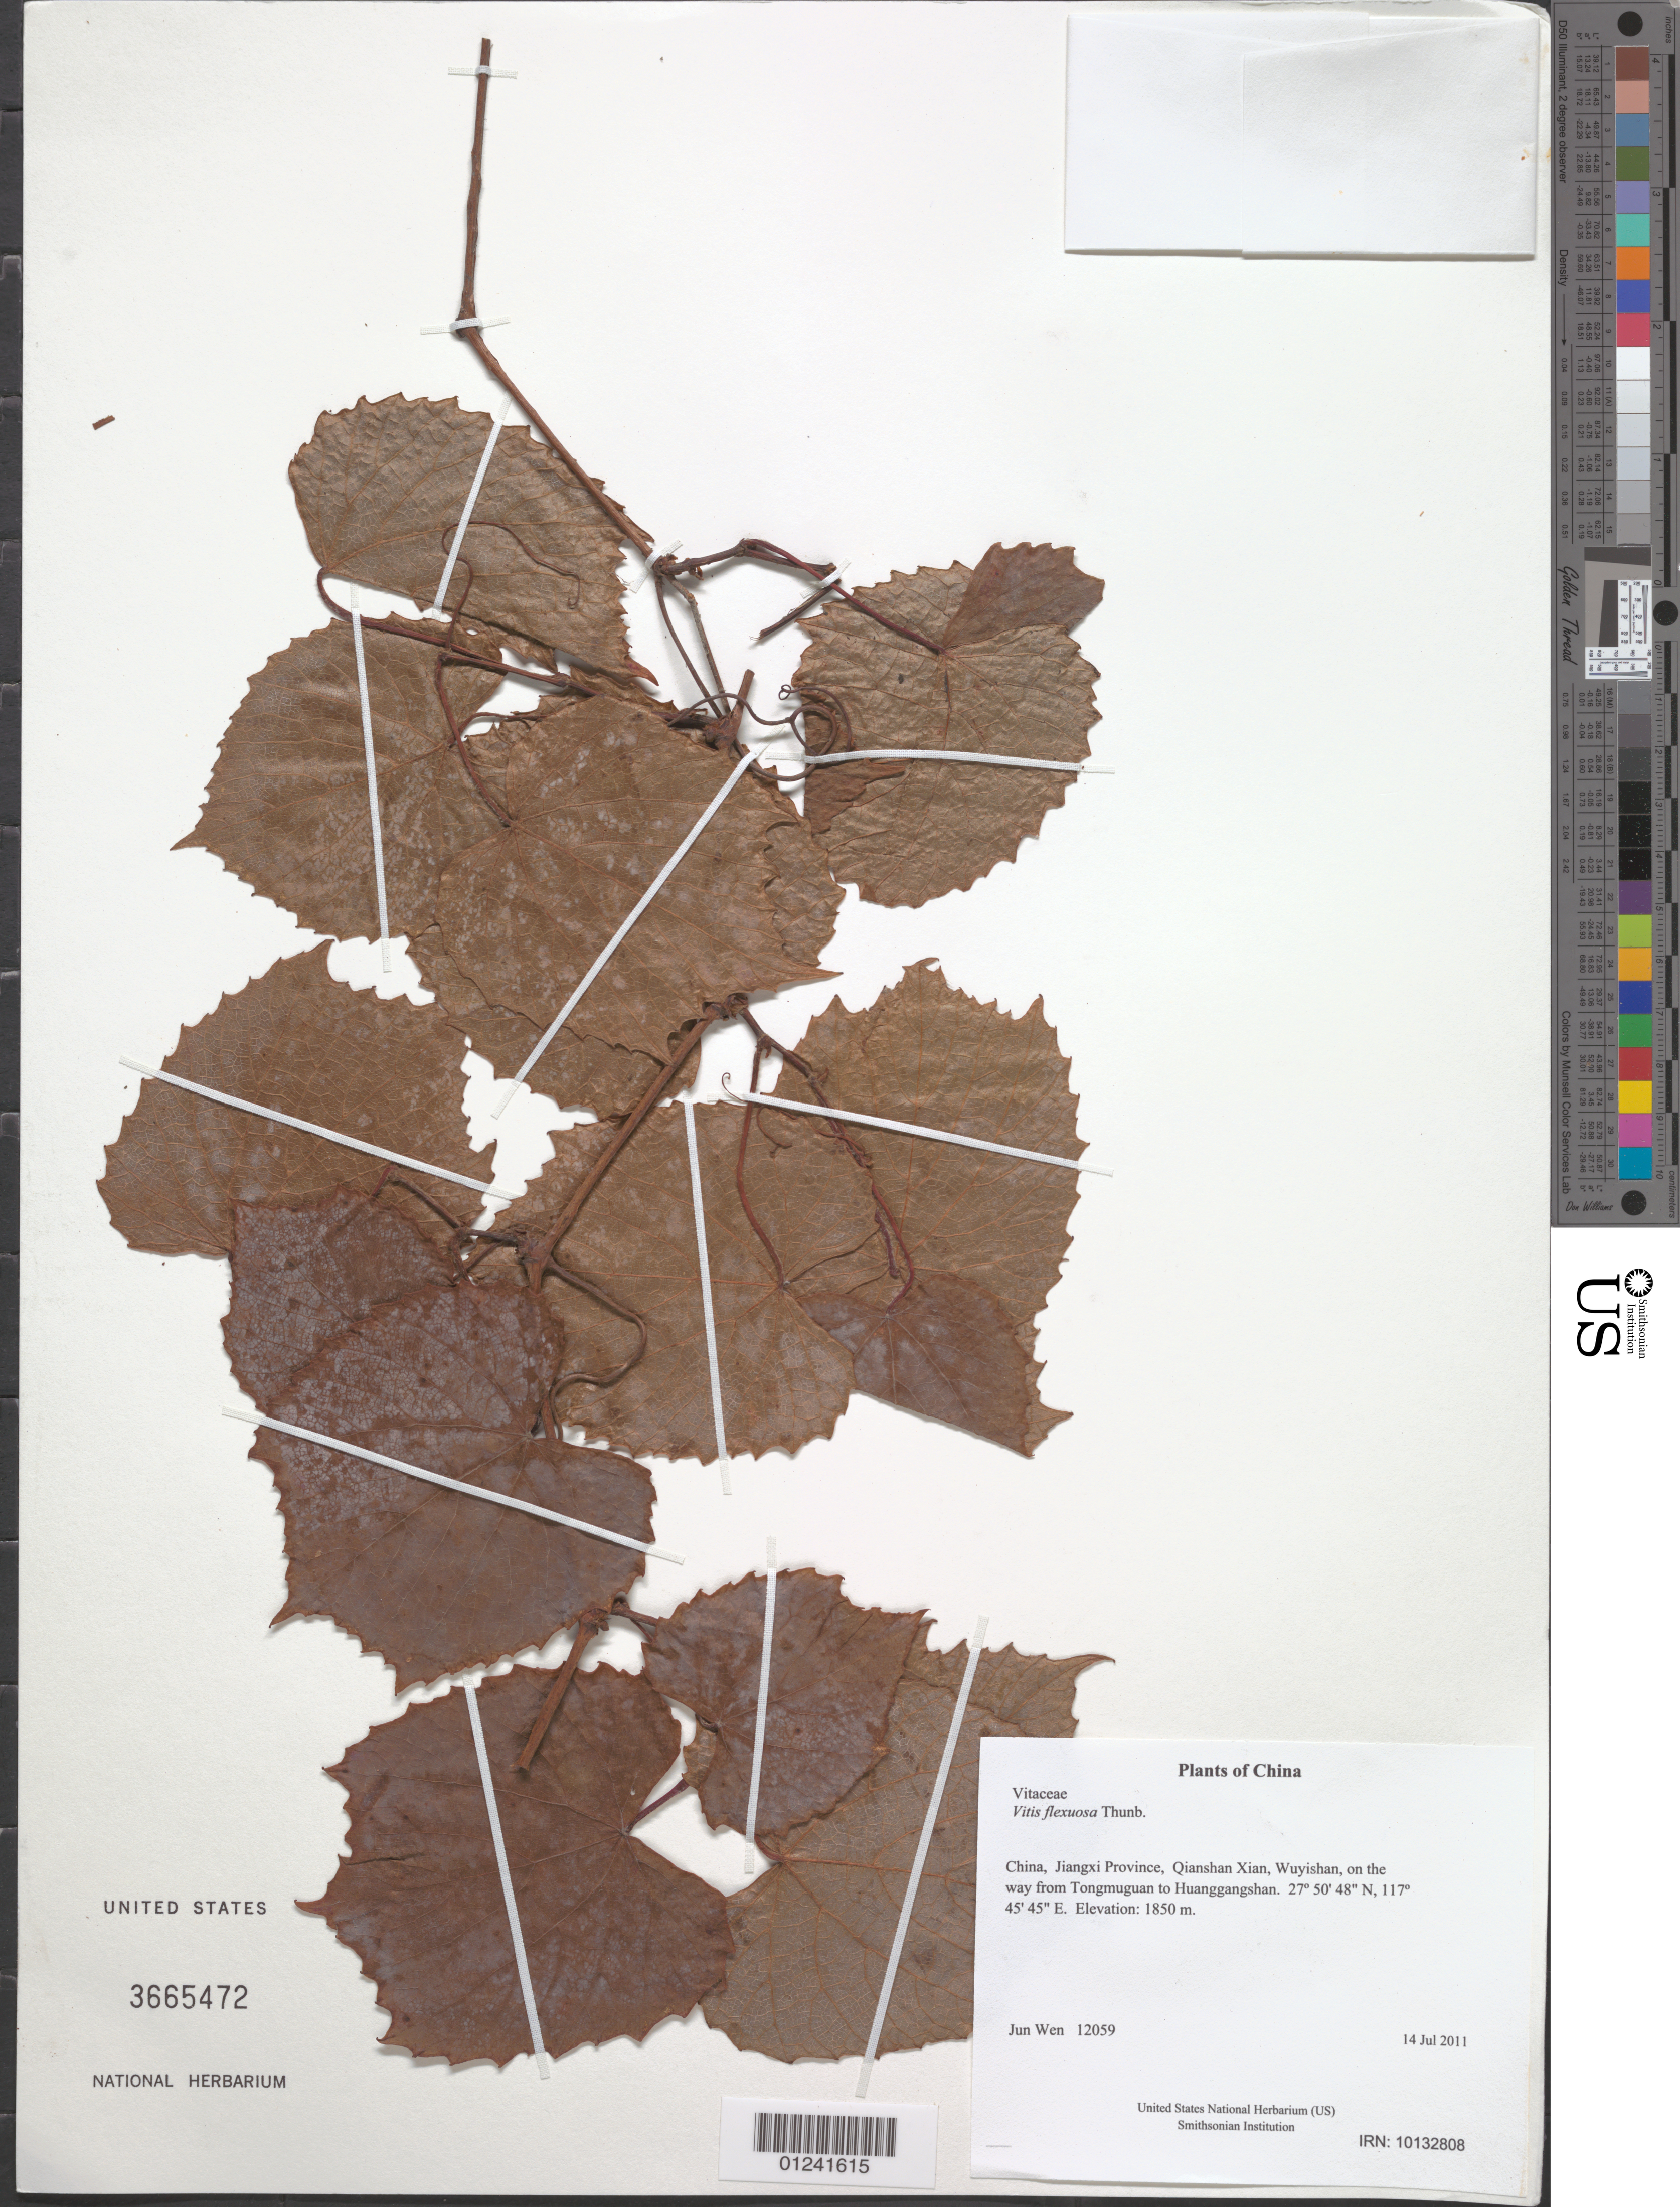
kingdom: Plantae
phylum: Tracheophyta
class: Magnoliopsida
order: Vitales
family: Vitaceae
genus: Vitis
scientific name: Vitis flexuosa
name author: Thunb.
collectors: J. Wen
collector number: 12059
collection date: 2011-07-14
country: China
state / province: Jiangxi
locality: Qianshan Xian, Wuyishan, on the way from Tongmuguan to Huanggangshan.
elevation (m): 1850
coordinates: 27 50.806 N, 117 45.754 E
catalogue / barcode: US 3665472